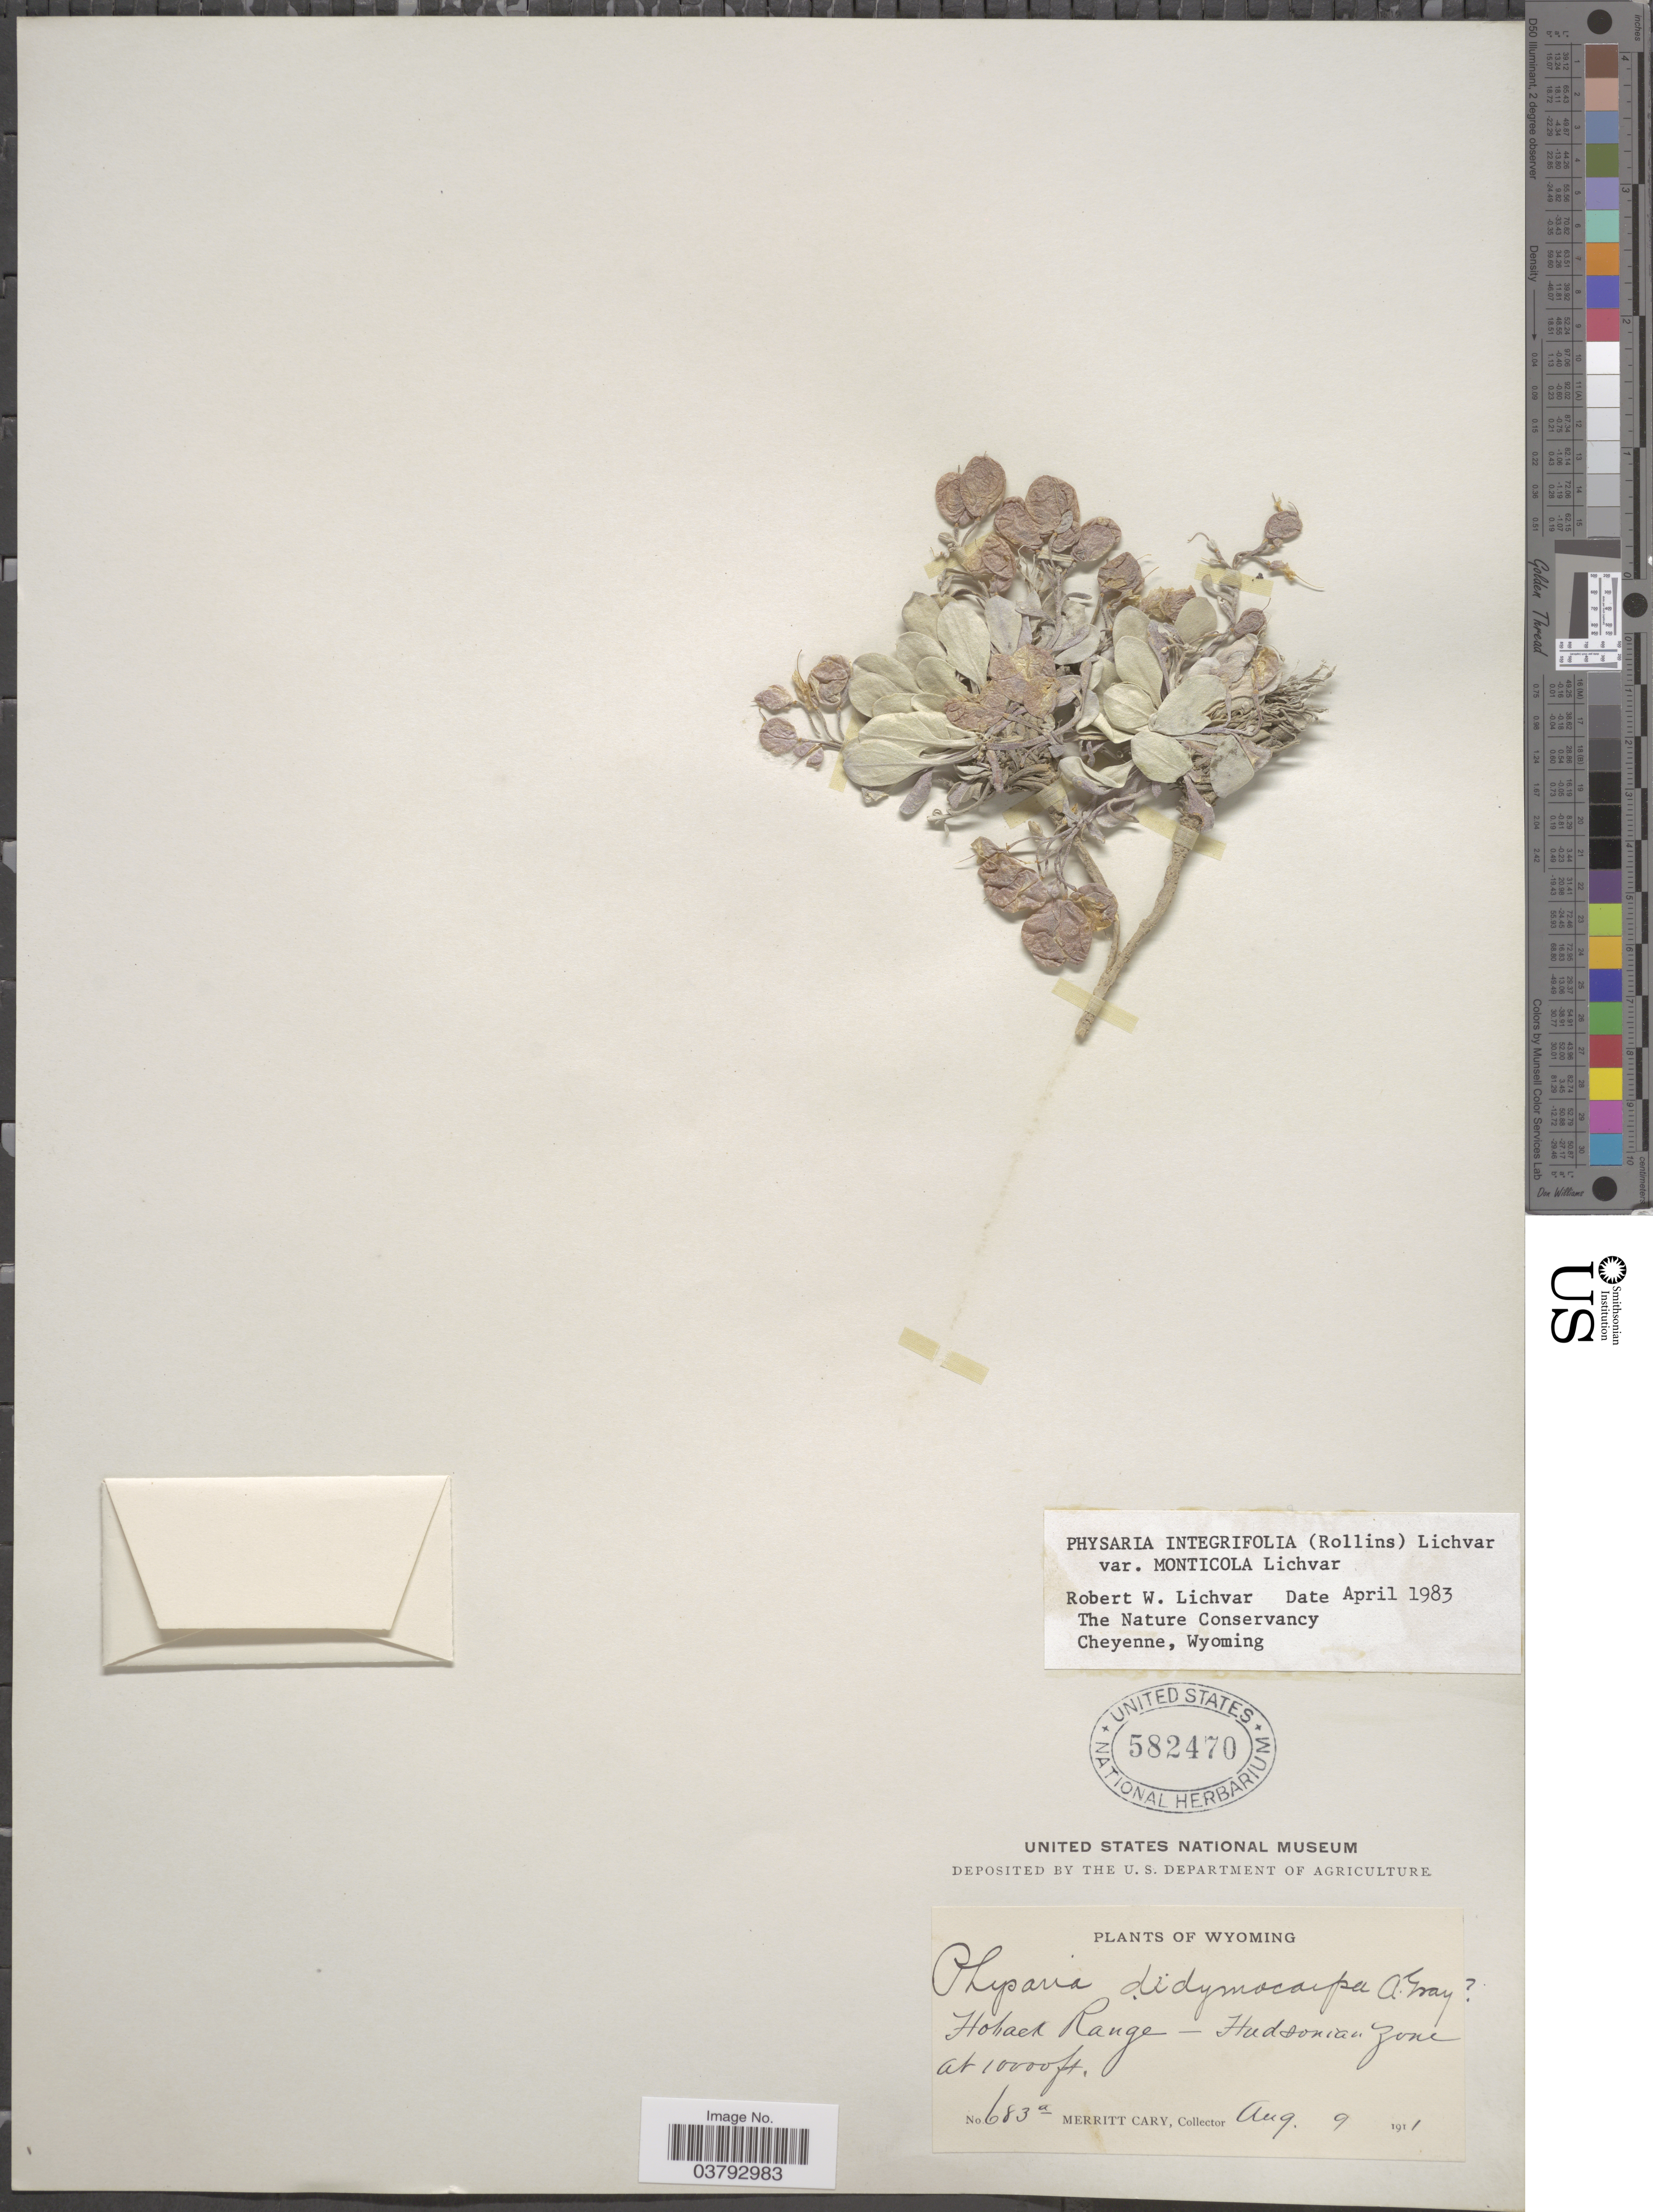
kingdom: Plantae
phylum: Tracheophyta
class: Magnoliopsida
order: Brassicales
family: Brassicaceae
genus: Physaria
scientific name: Physaria integrifolia var. monticola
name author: Lichvar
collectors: M. Cary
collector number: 683a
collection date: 1911-08-09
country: United States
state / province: Wyoming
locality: Hoback Range - Hudsonian Zone.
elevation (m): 3048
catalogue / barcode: US 582470